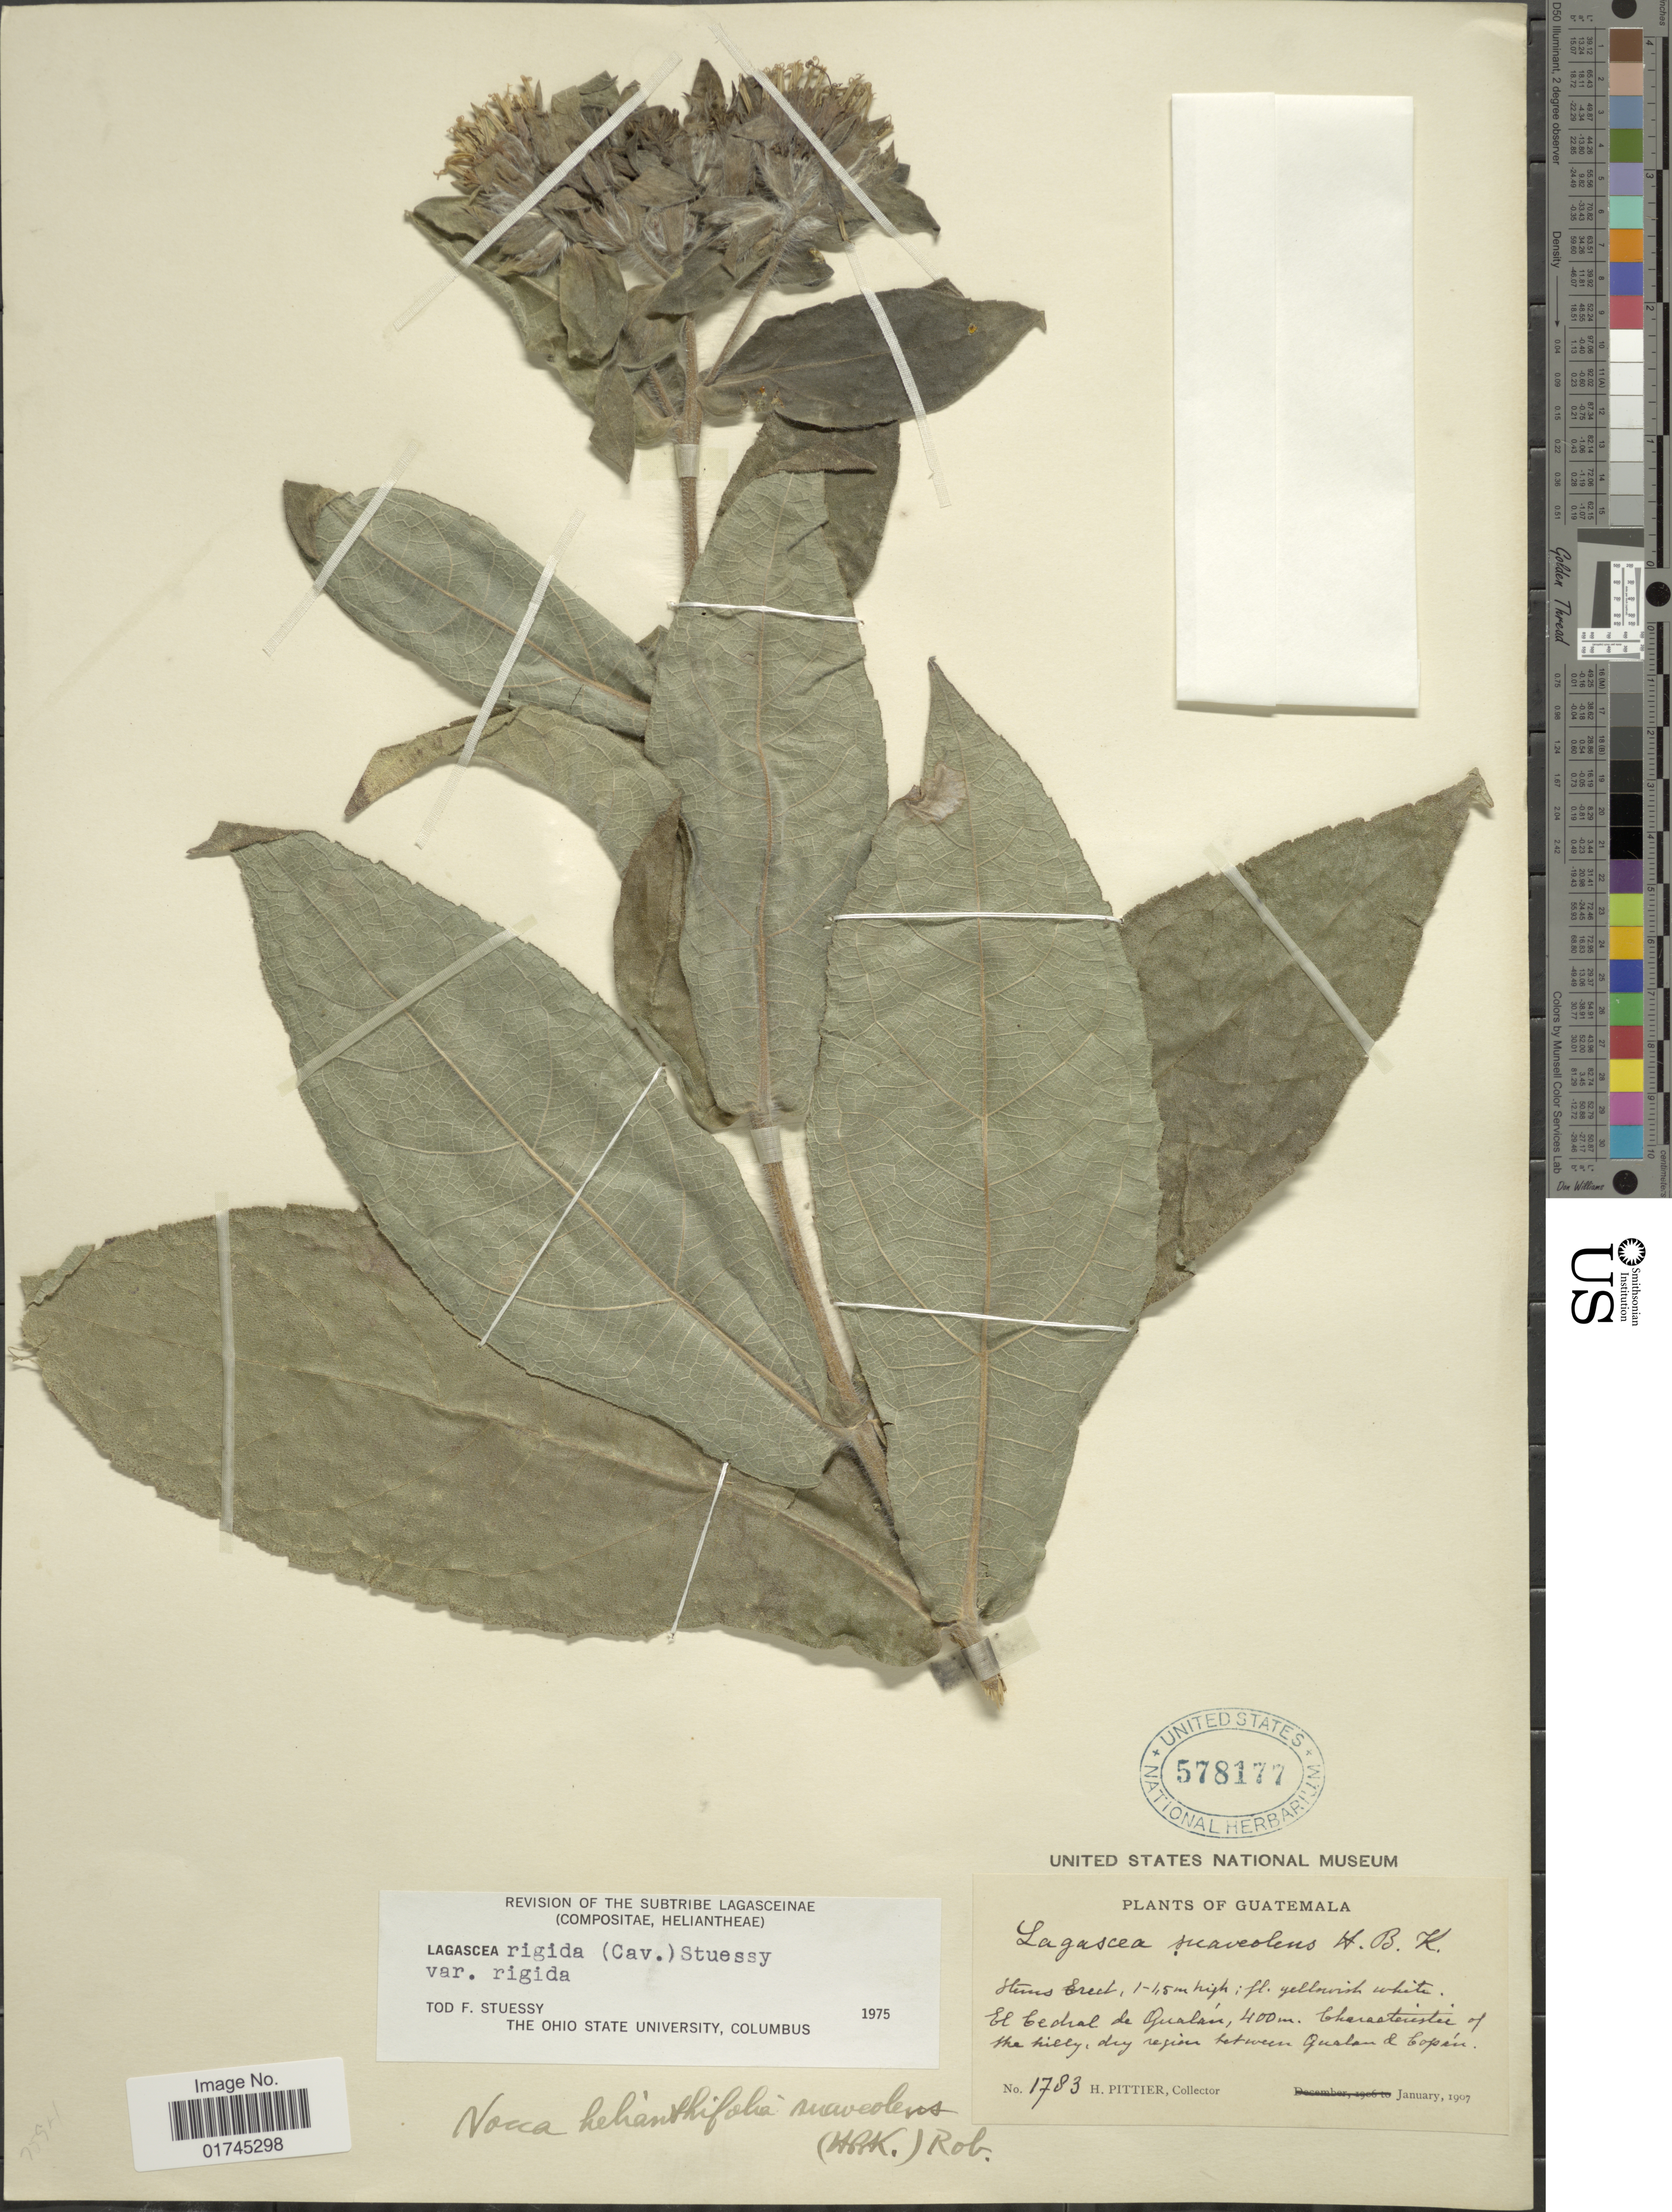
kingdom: Plantae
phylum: Tracheophyta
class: Magnoliopsida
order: Asterales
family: Asteraceae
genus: Lagascea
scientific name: Lagascea helianthifolia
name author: Kunth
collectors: H. F. Pittier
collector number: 1783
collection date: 1907-01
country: Guatemala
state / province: Zacapa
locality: El Cedral de Gualán, dry region between Gualán & Copán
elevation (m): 400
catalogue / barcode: US 578177